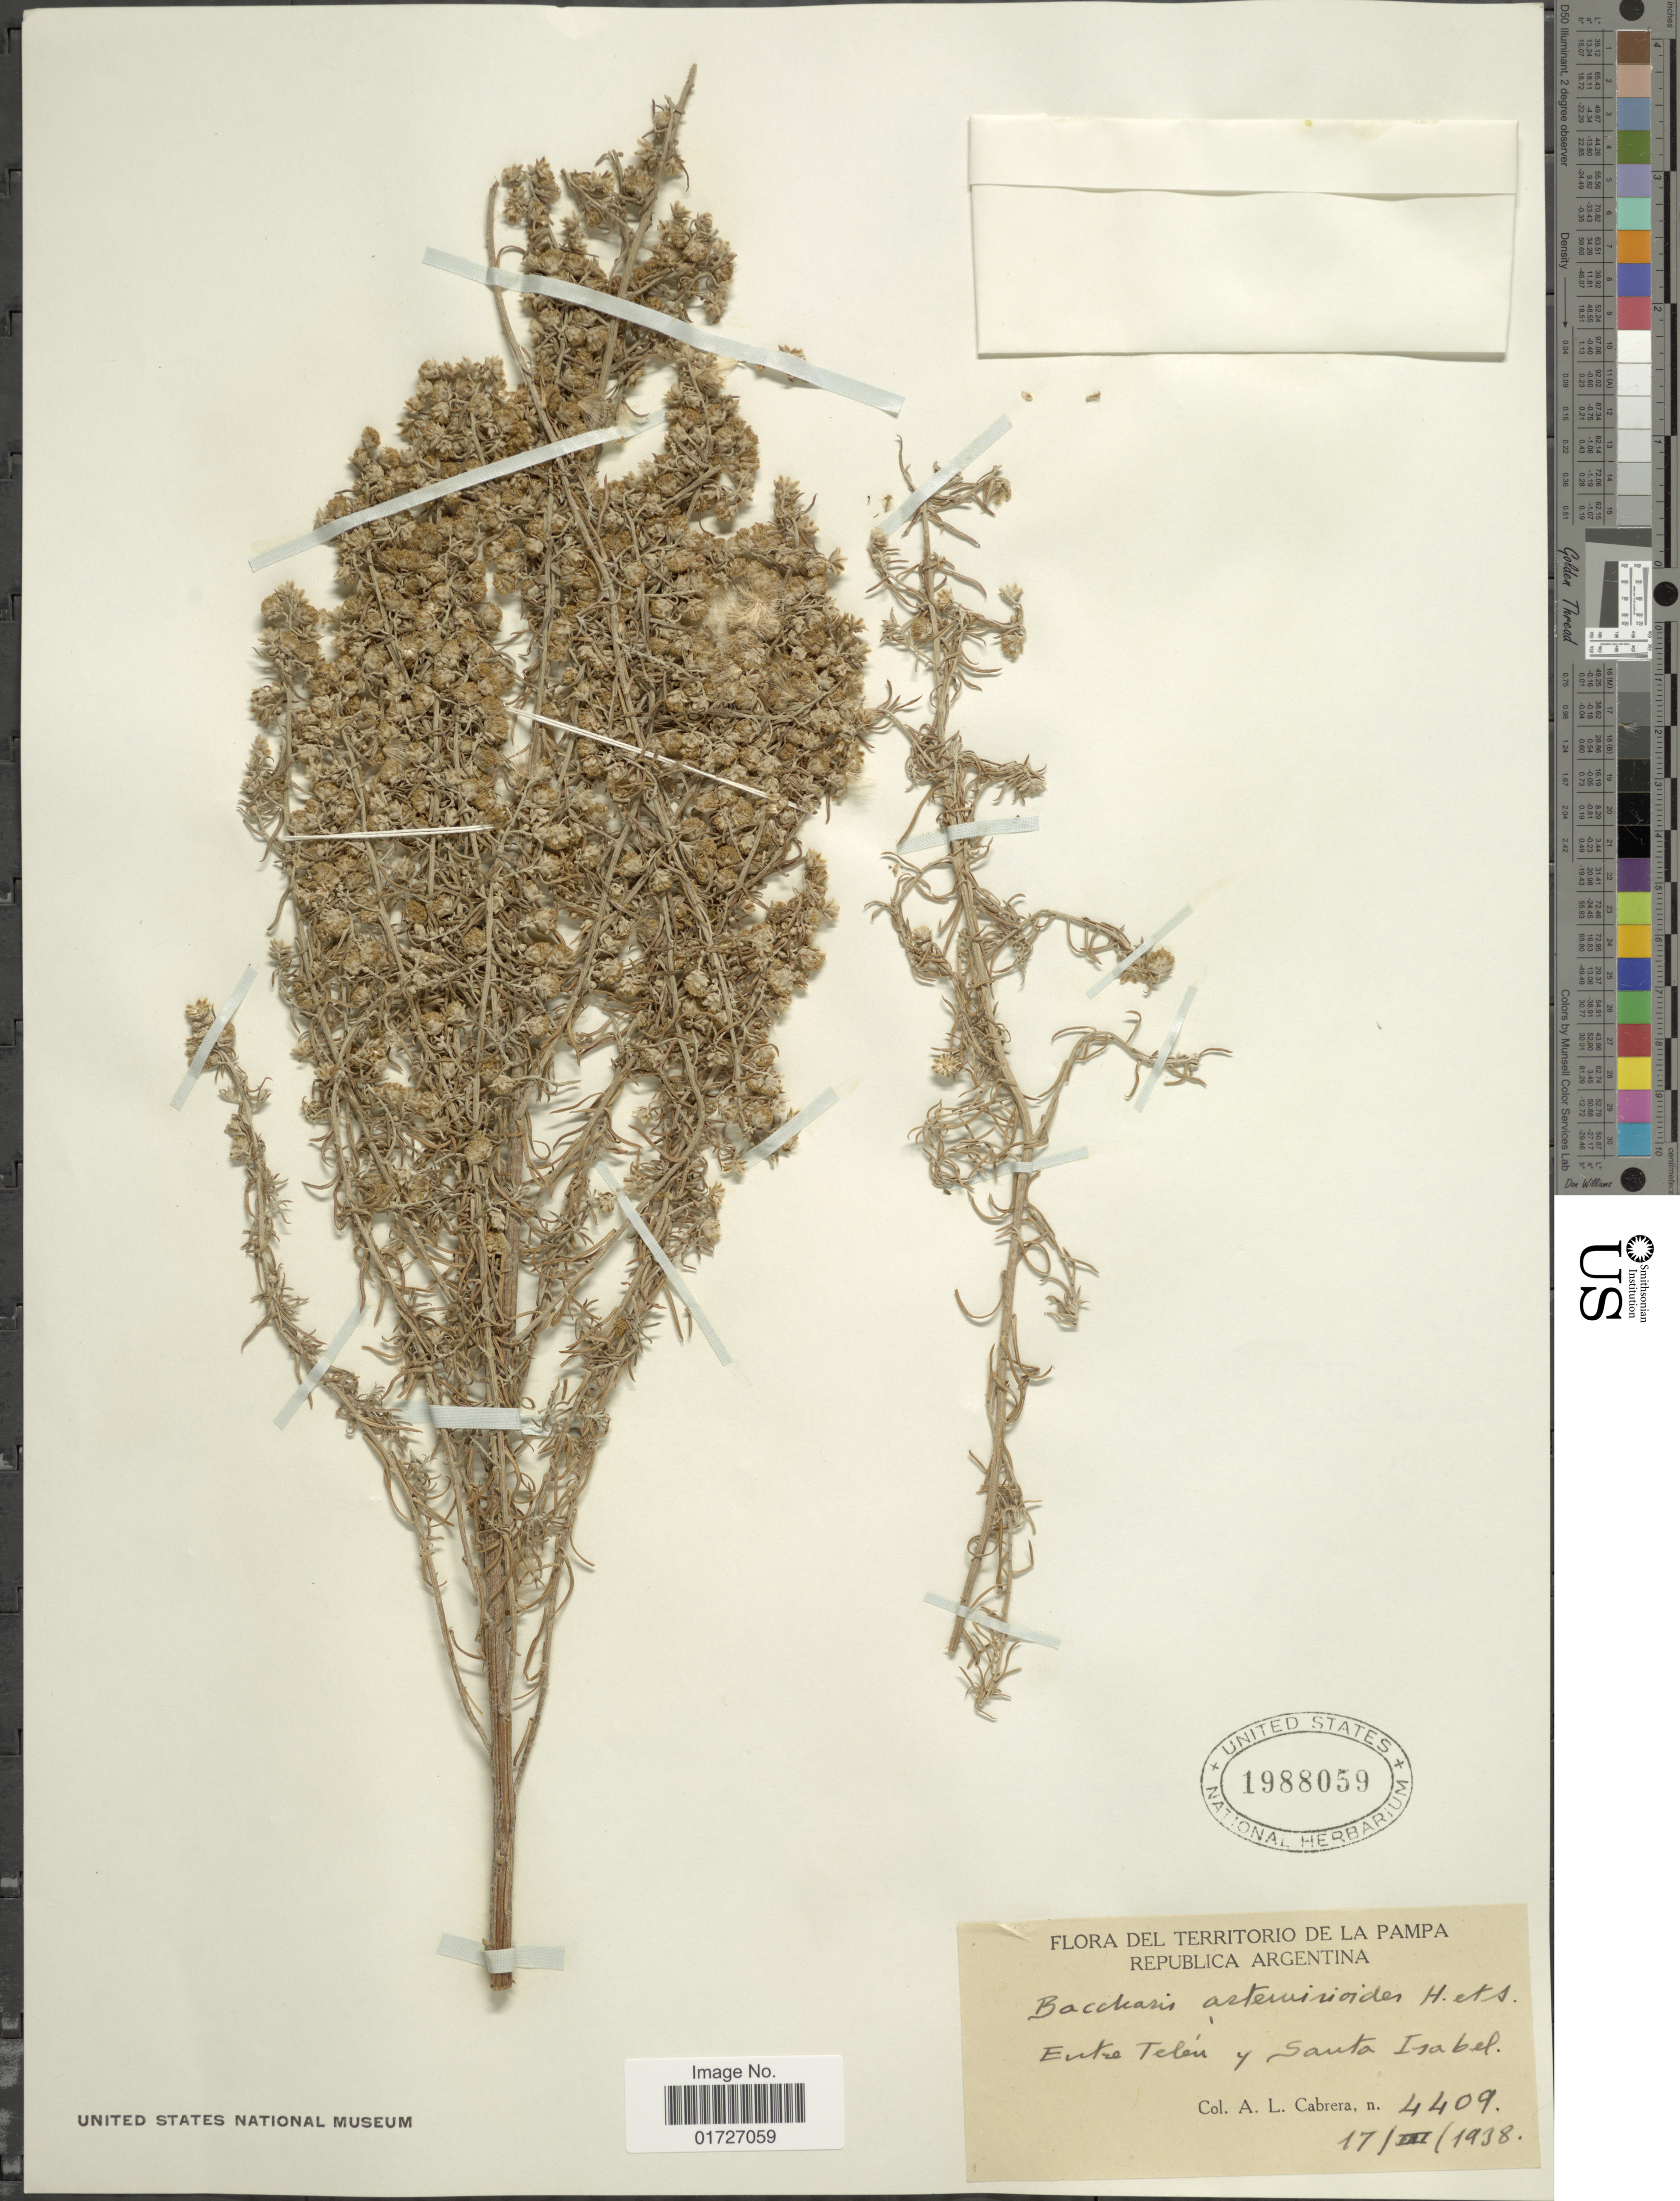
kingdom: Plantae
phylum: Tracheophyta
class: Magnoliopsida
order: Asterales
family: Asteraceae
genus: Baccharis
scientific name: Baccharis artemisioides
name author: Hook. & Arn.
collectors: A. L. Cabrera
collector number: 4409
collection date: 1938-03-17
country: Argentina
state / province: La Pampa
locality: Republica Argentina, entre Telen y Santa Isabel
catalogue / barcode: US 1988059